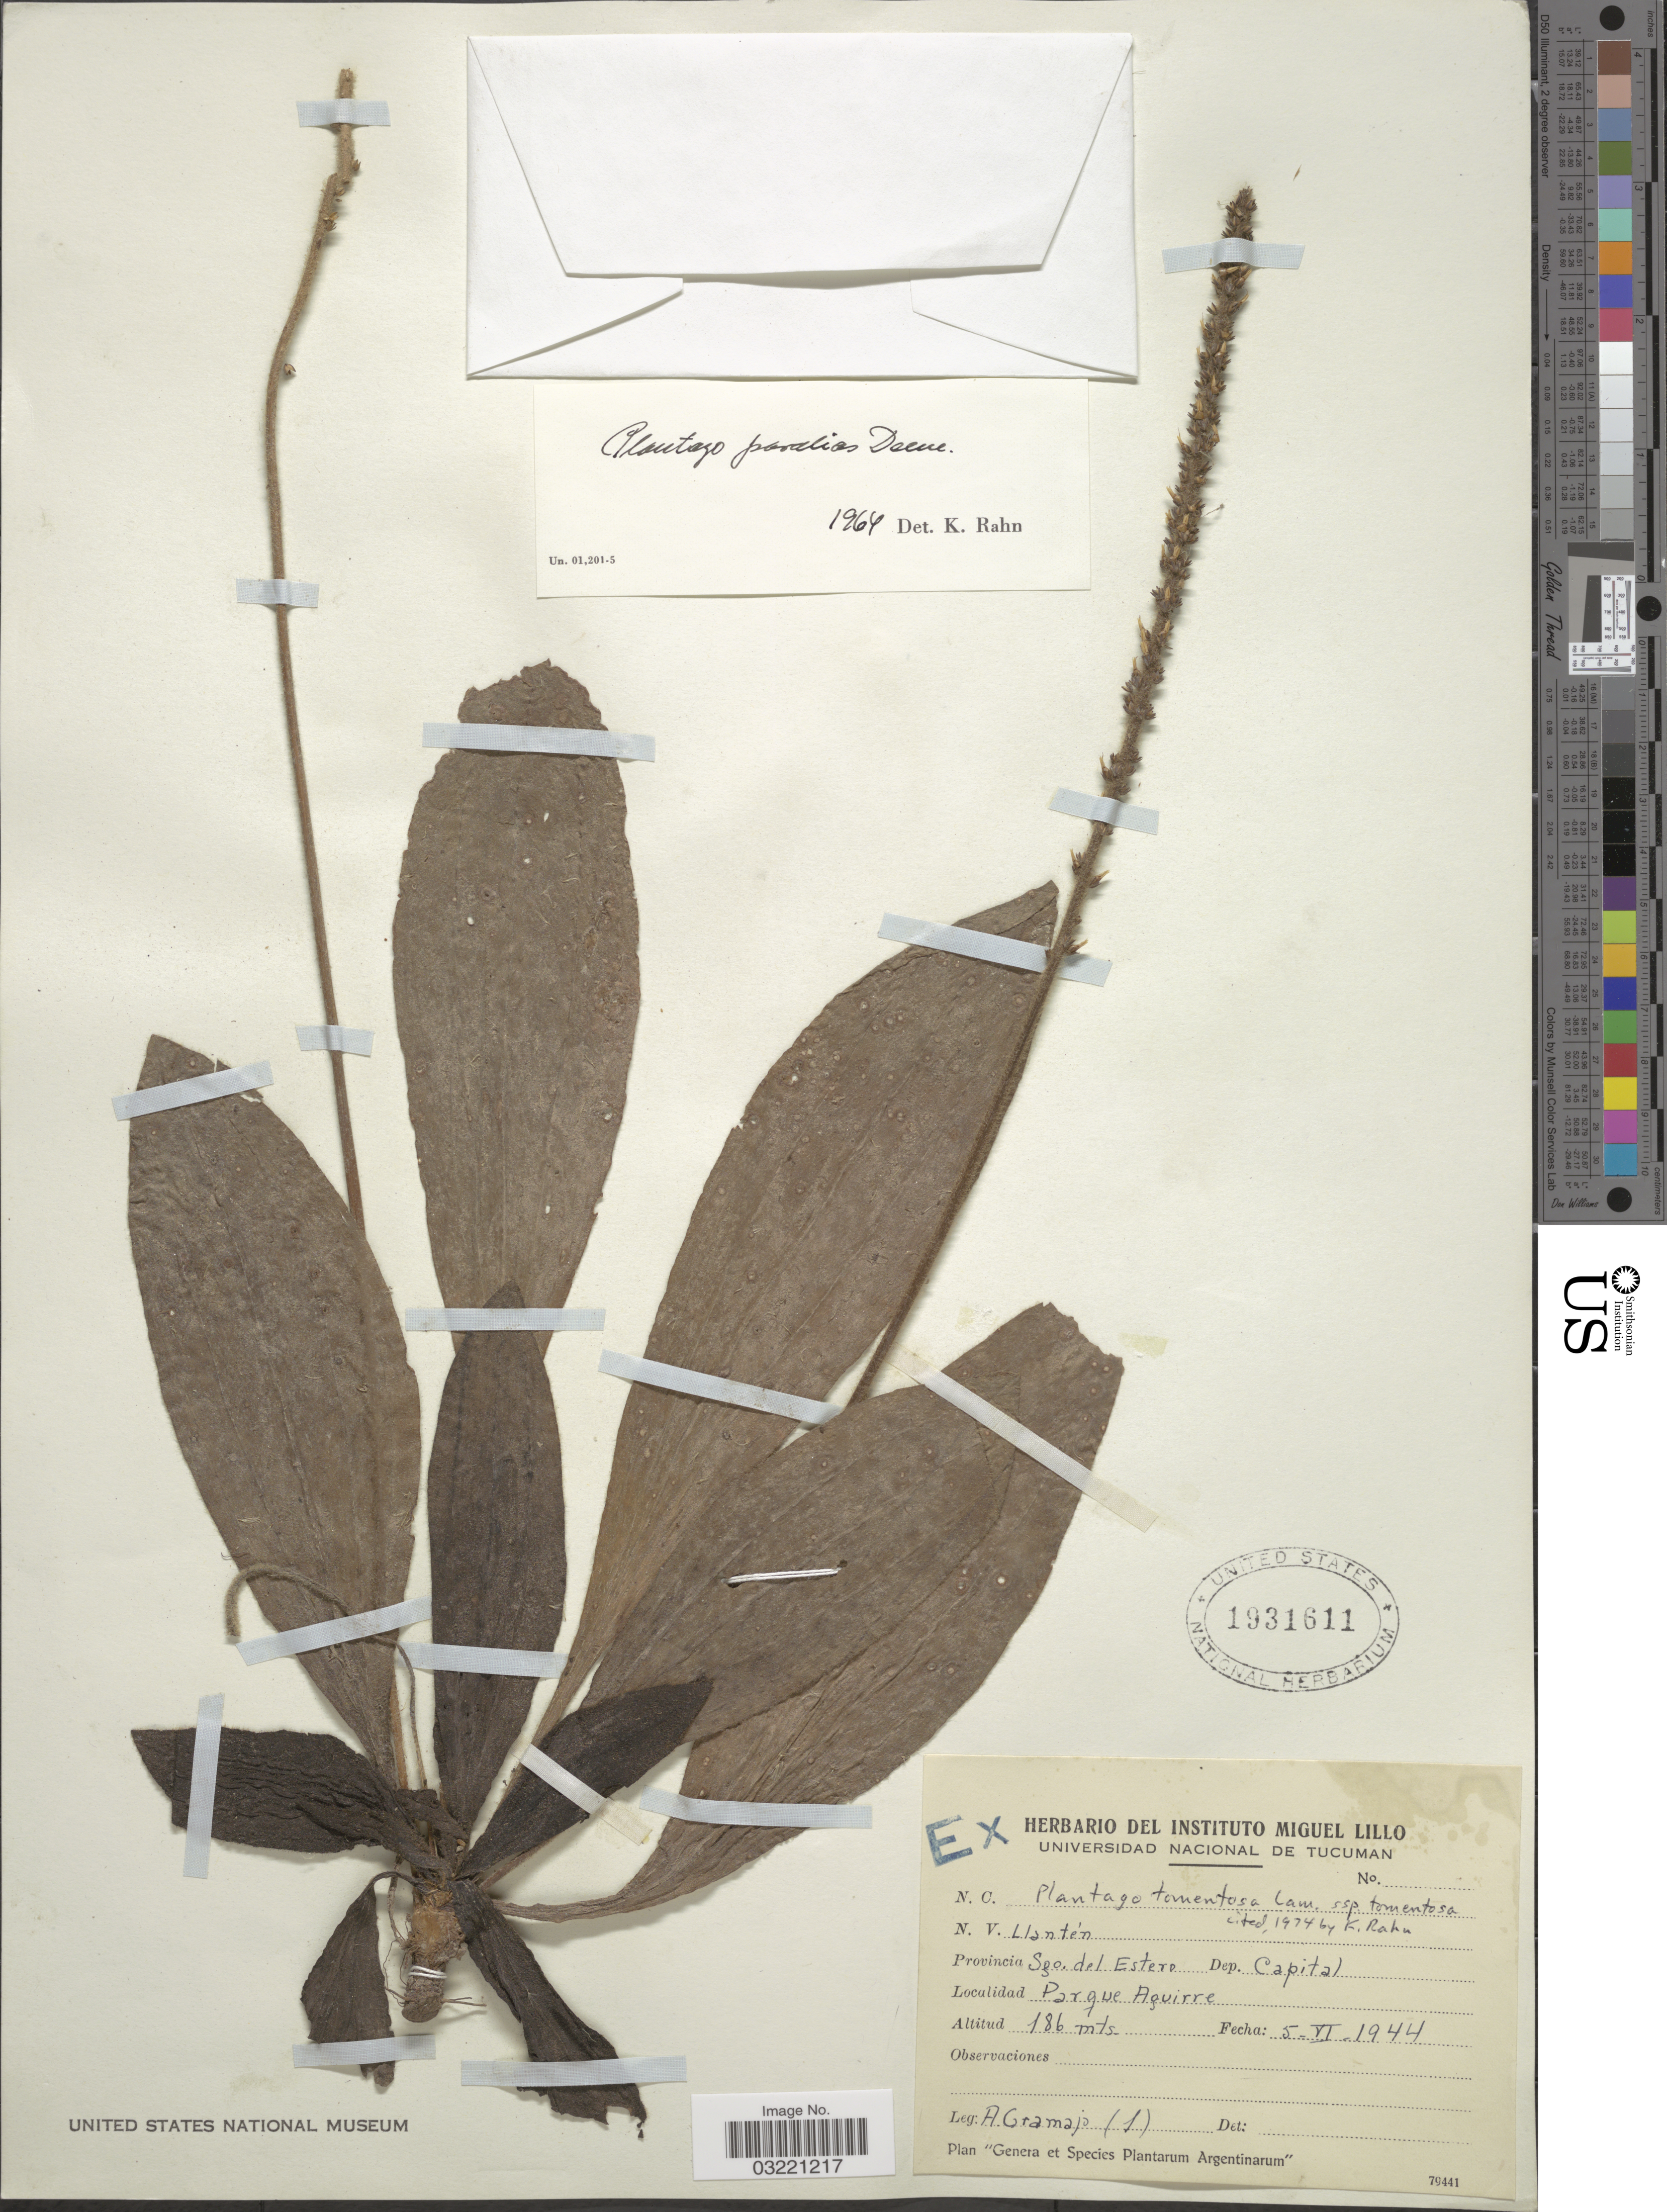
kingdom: Plantae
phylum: Tracheophyta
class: Magnoliopsida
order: Lamiales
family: Plantaginaceae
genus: Plantago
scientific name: Plantago tomentosa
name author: Lam.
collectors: A. Gramajo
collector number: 1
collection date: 1944-06-05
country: Argentina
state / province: Santiago del Estero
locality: Dep. Capital, Parque Aguirre.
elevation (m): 186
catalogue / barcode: US 1931611